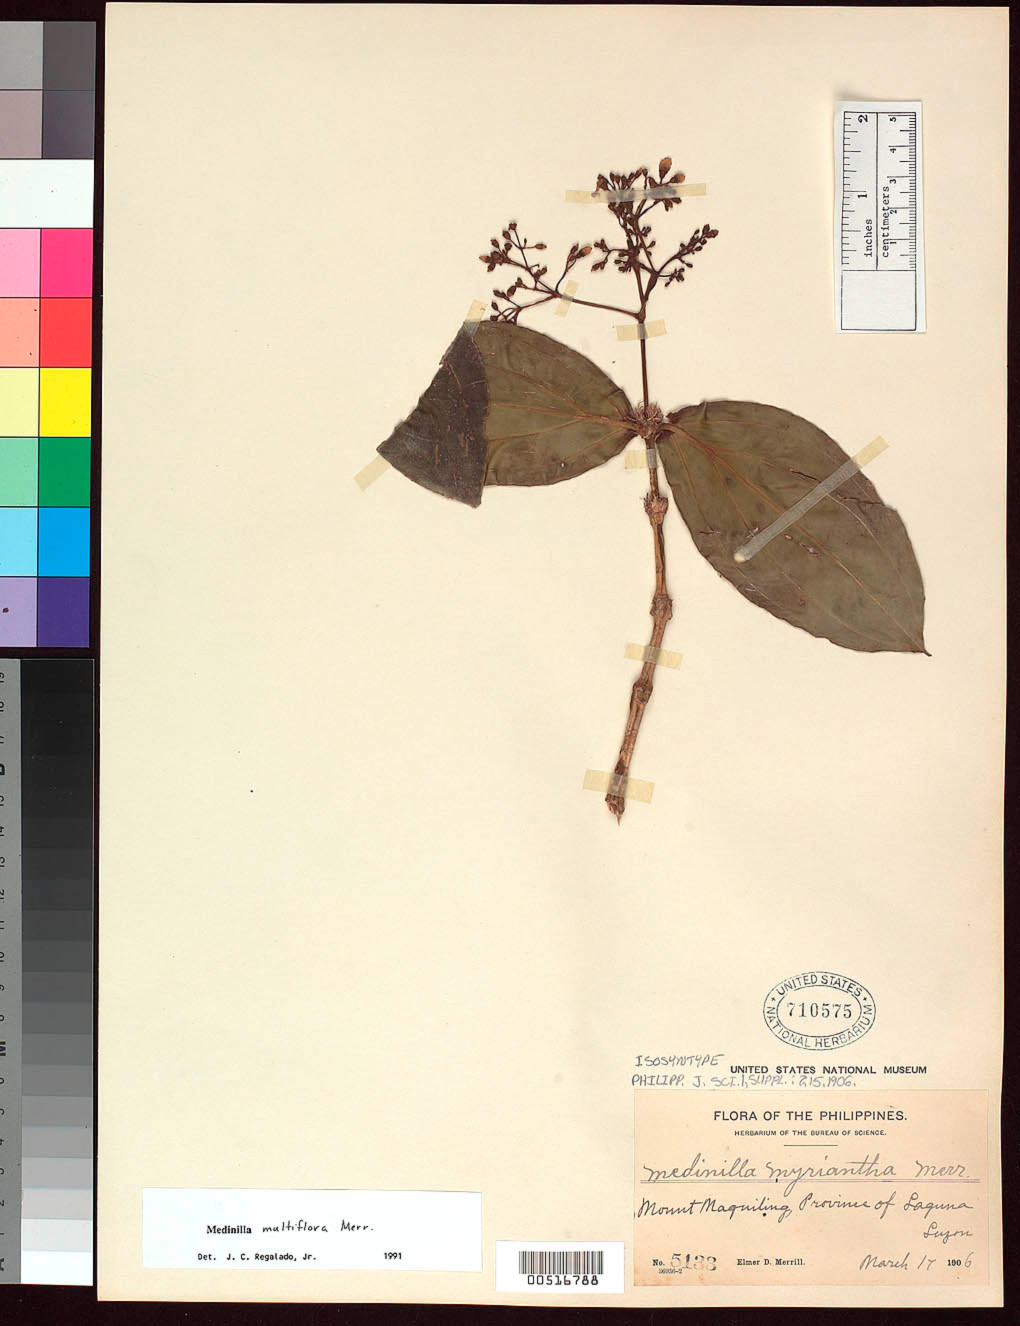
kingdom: Plantae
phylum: Tracheophyta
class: Magnoliopsida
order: Myrtales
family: Melastomataceae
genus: Medinilla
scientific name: Medinilla myriantha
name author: Merr.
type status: Type Collection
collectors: E. D. Merrill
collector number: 5133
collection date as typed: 17 Mar 1906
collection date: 1906-03-17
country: Philippines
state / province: Calabarzon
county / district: Laguna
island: Luzon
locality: Mount Maquiling.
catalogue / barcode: US 710575